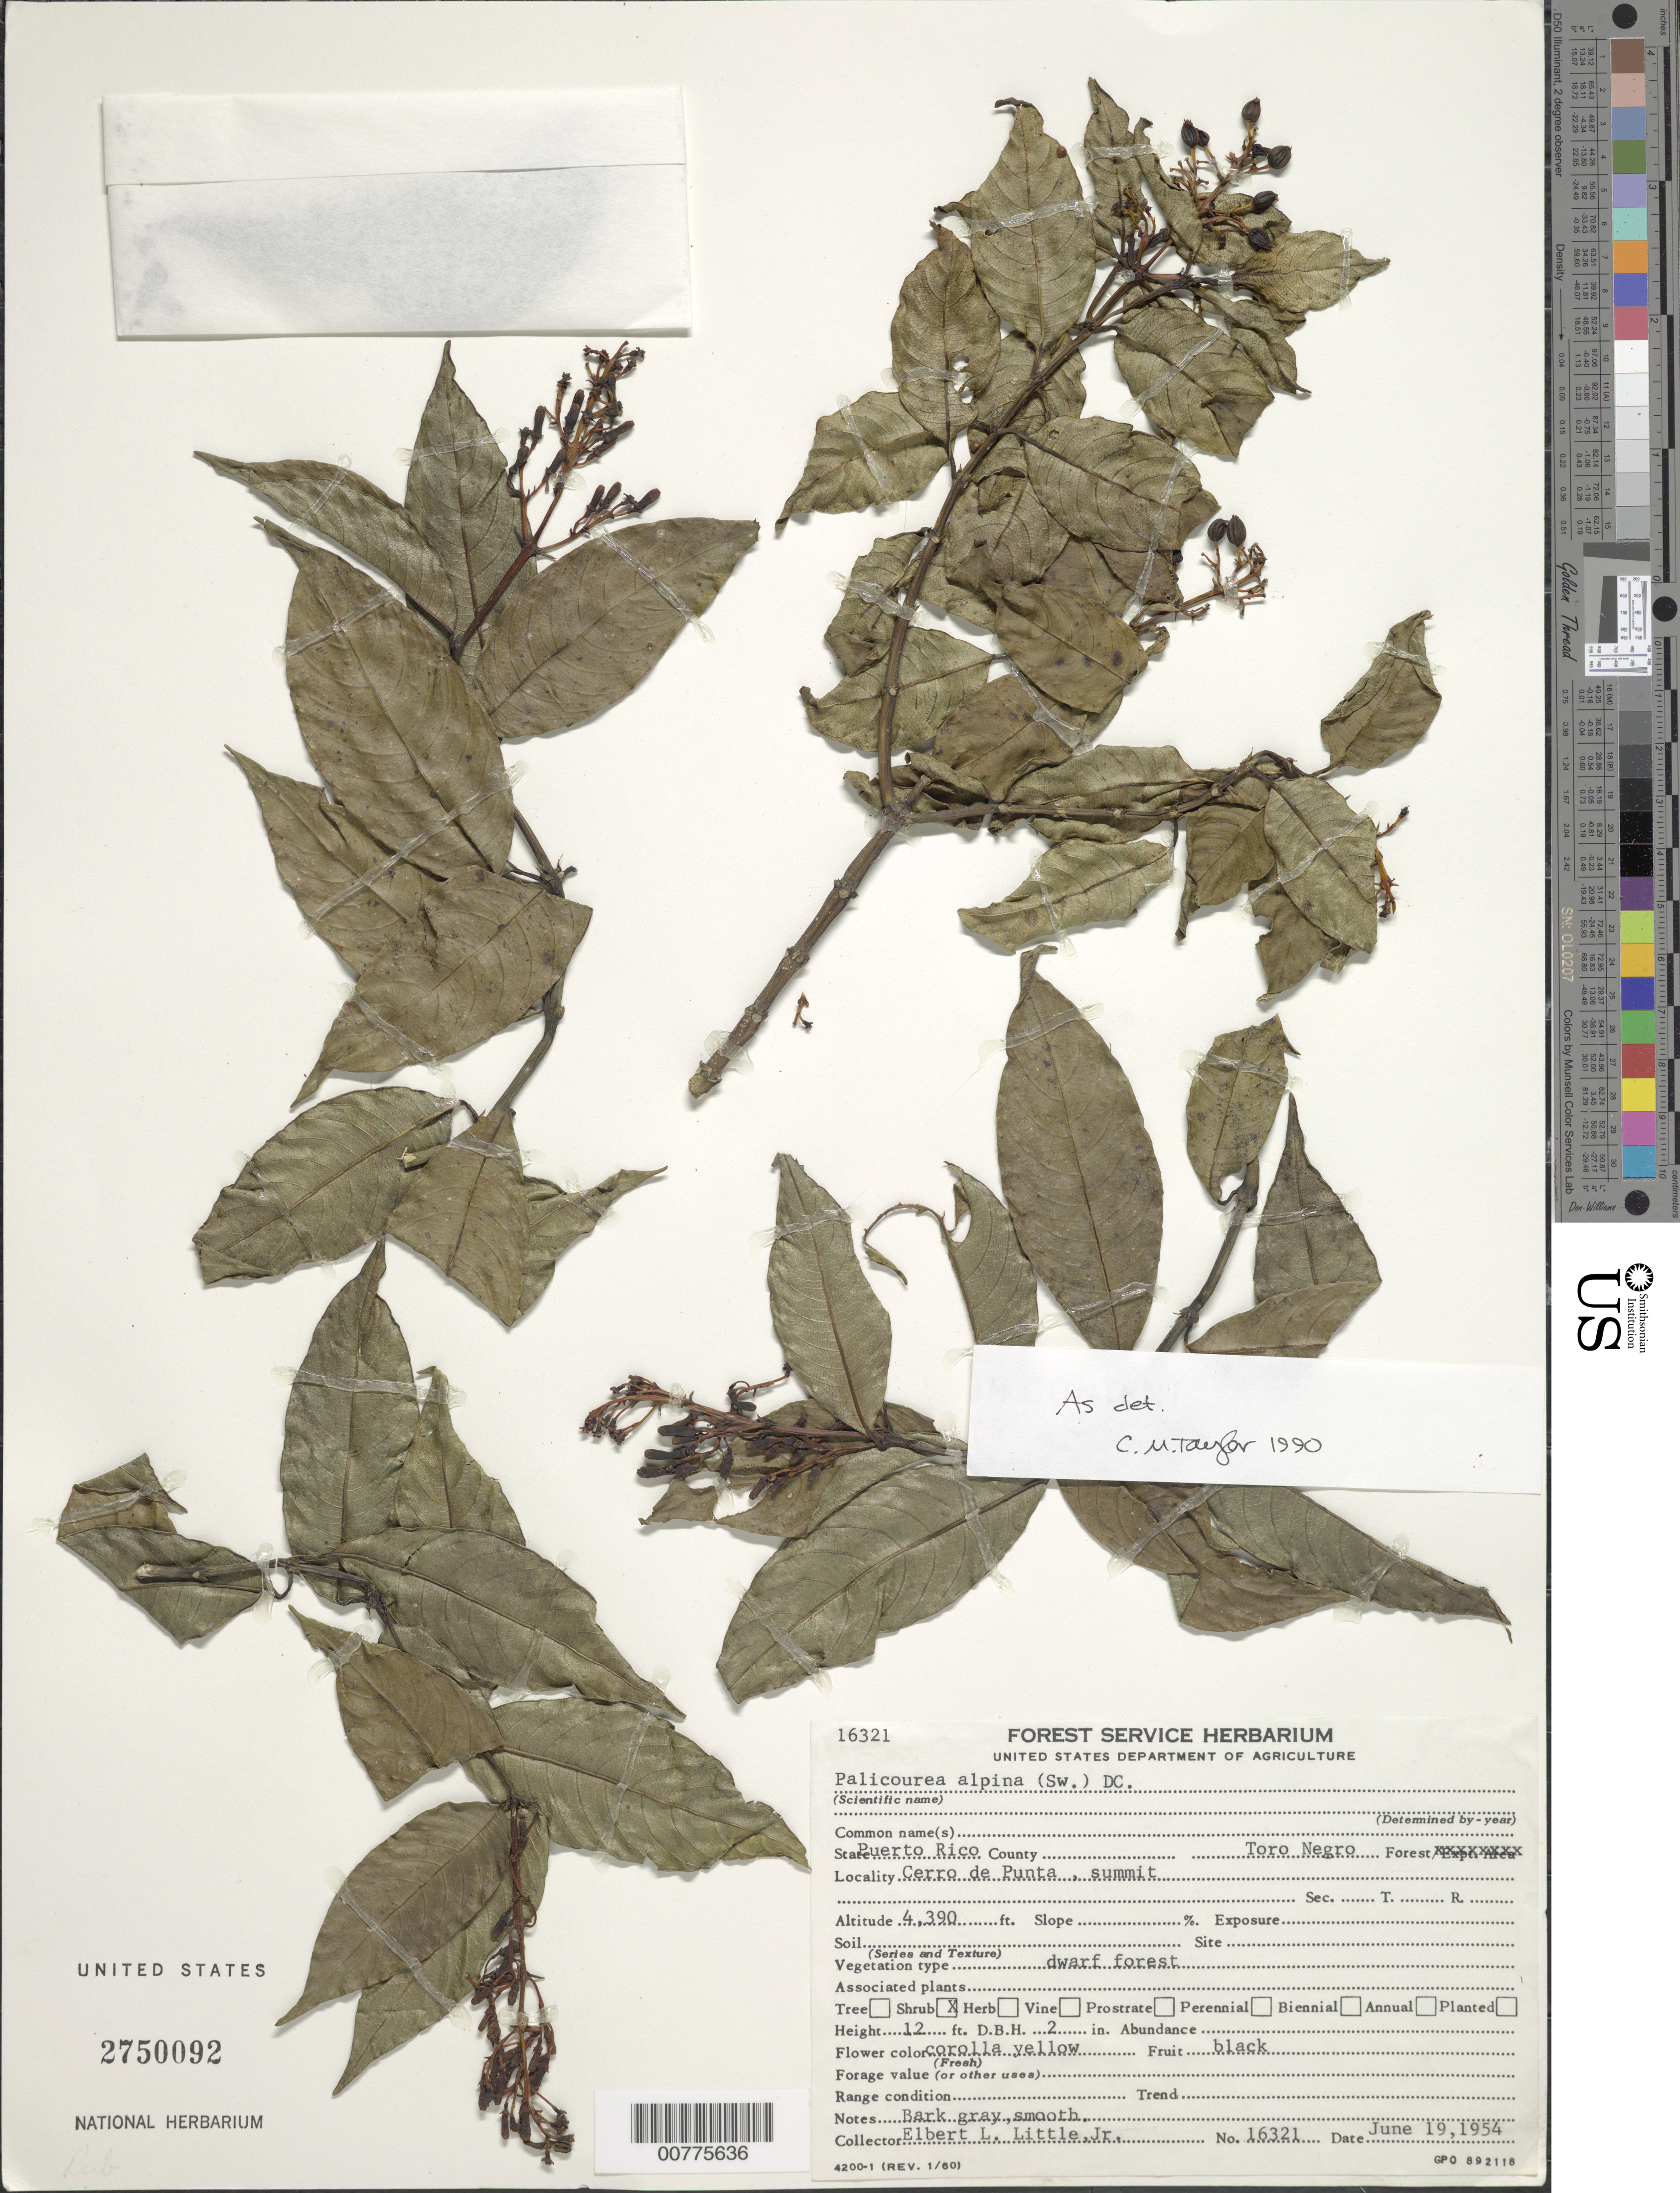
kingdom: Plantae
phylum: Tracheophyta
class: Magnoliopsida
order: Gentianales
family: Rubiaceae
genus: Palicourea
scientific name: Palicourea alpina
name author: (Sw.) DC.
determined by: Taylor, Charlotte M.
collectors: E. L. Little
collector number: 16321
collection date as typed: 19 Jun 1954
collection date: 1954-06-19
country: Puerto Rico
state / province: Jayuya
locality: Toro Negro Forest; Cerro de Punta, summit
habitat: Dwarf forest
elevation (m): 1338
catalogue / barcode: US 2750092